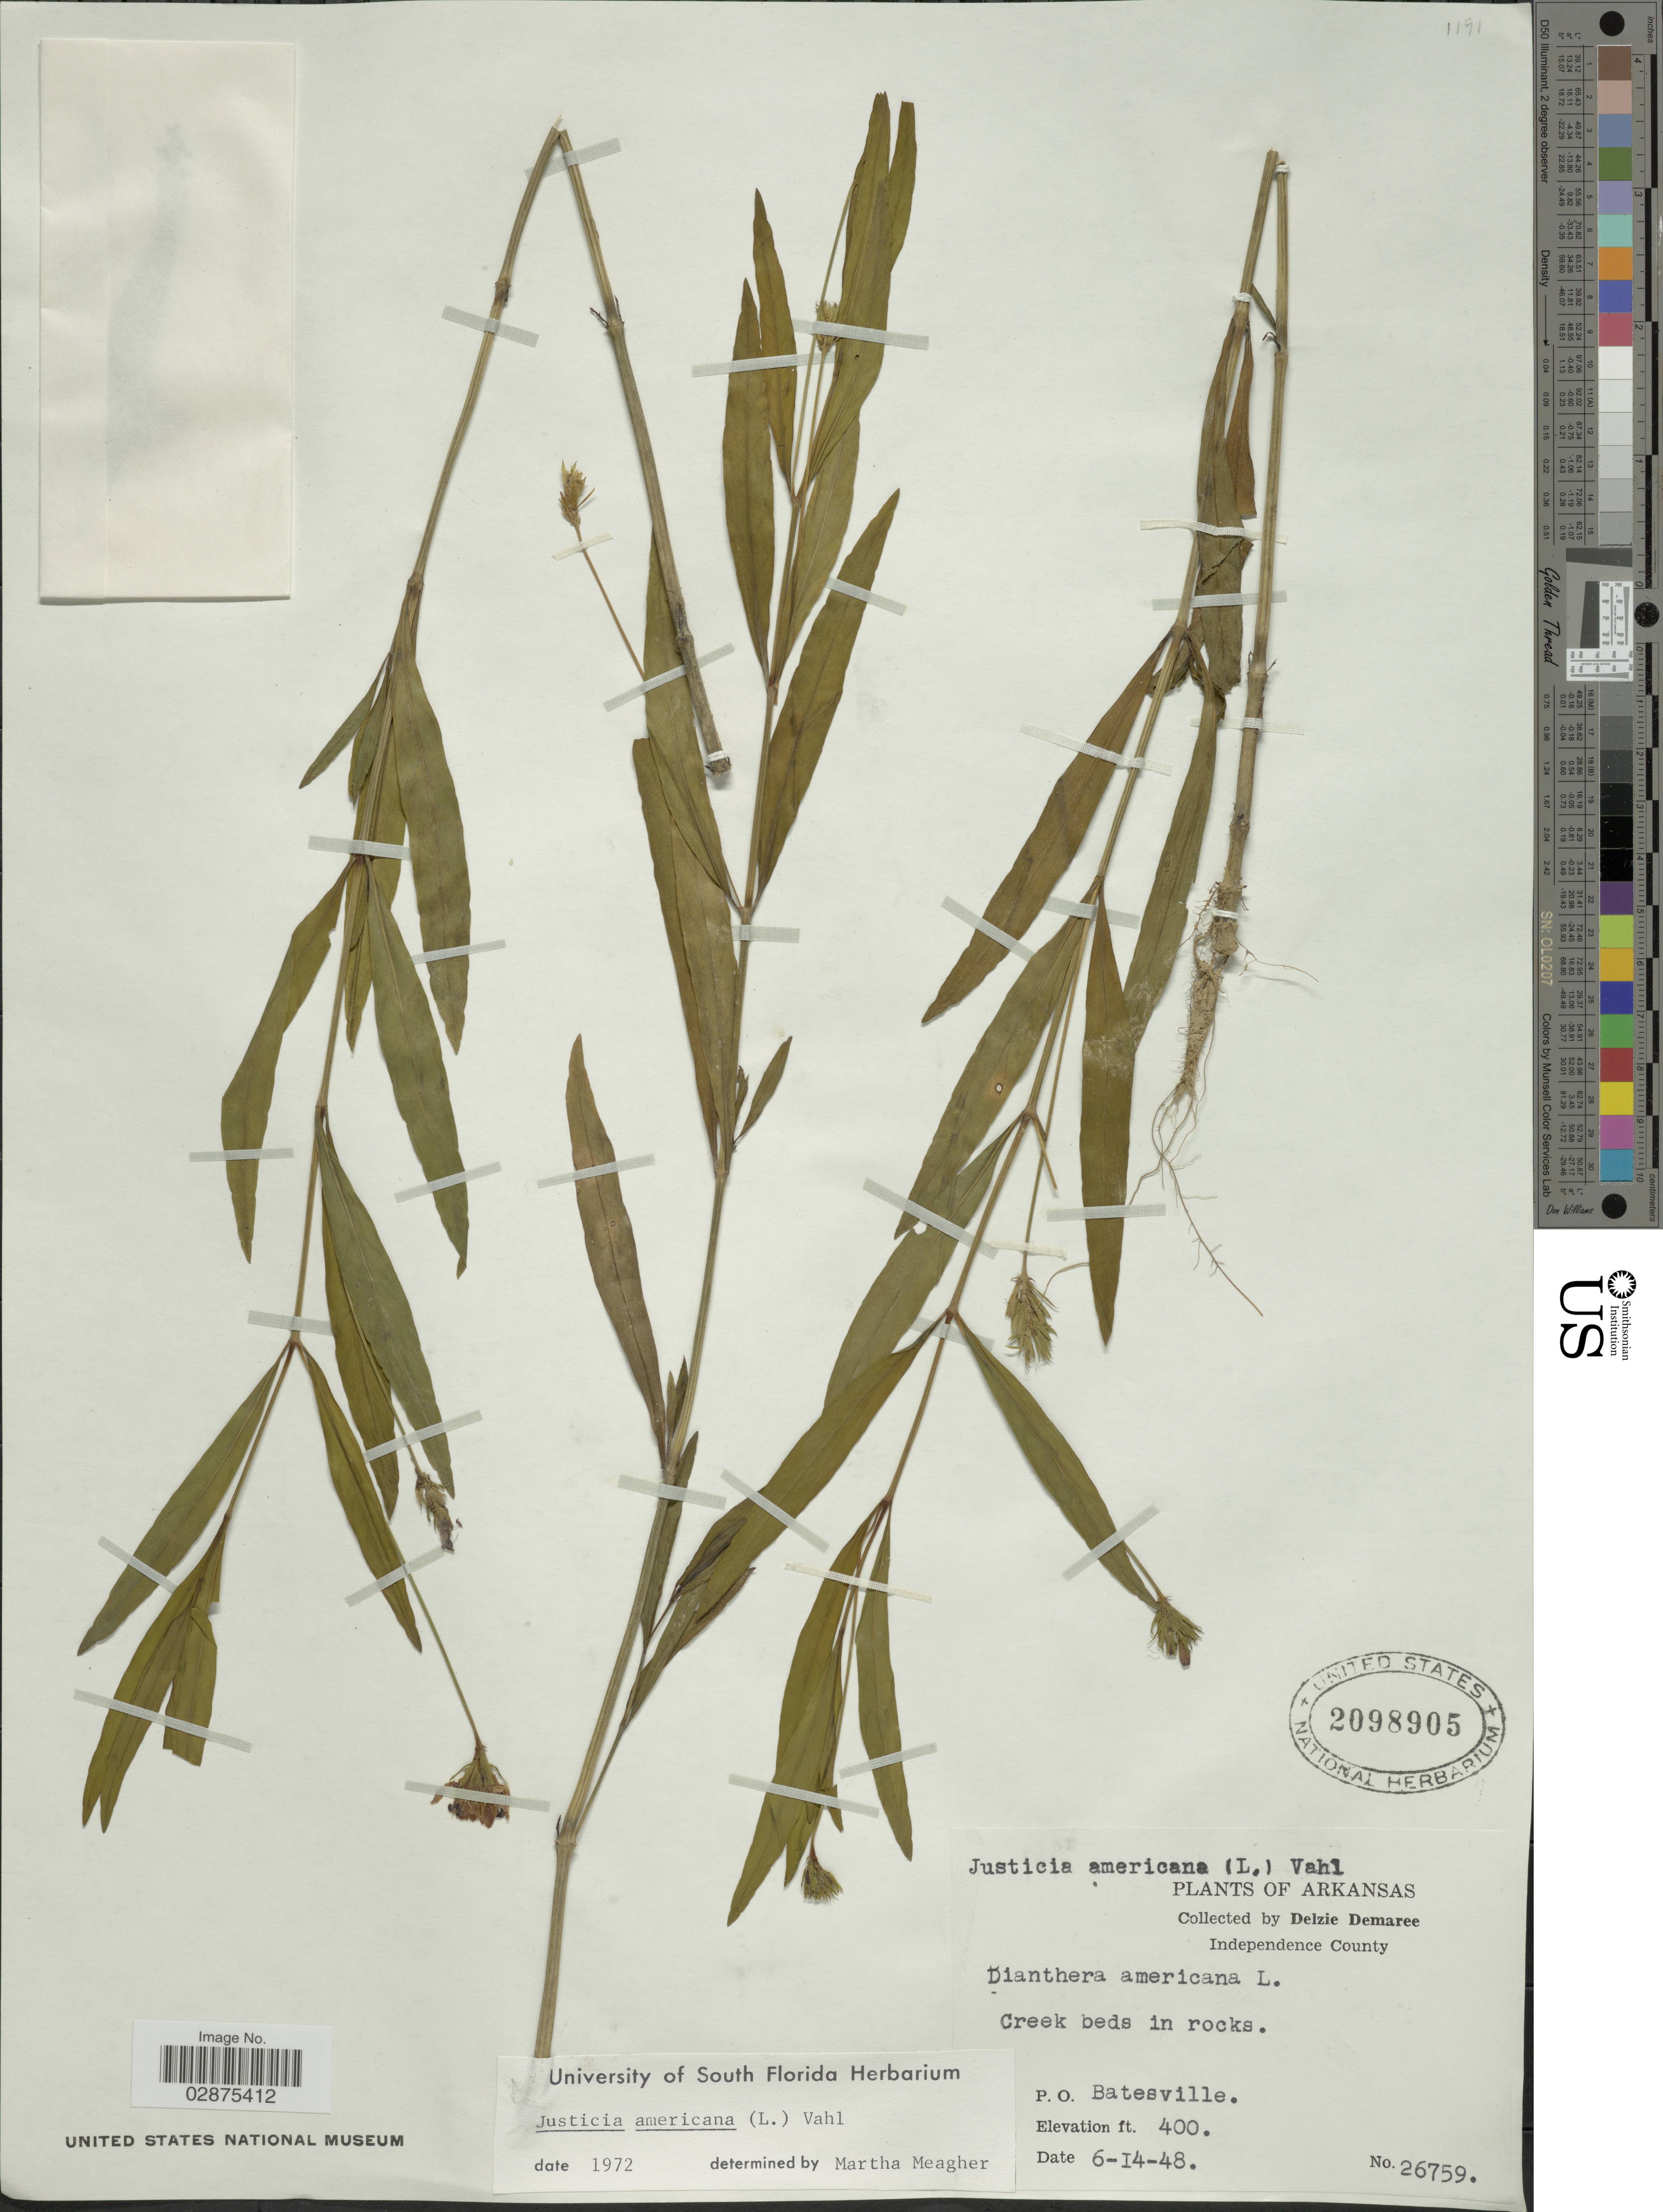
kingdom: Plantae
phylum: Tracheophyta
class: Magnoliopsida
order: Lamiales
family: Acanthaceae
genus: Justicia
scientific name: Justicia americana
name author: (L.) Vahl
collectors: D. Demaree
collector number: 26759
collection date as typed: Transcribed d/m/y: 14/6/48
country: United States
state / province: Arkansas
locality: Independence County. P.O. Batesville.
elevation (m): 122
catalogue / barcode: US 2098905